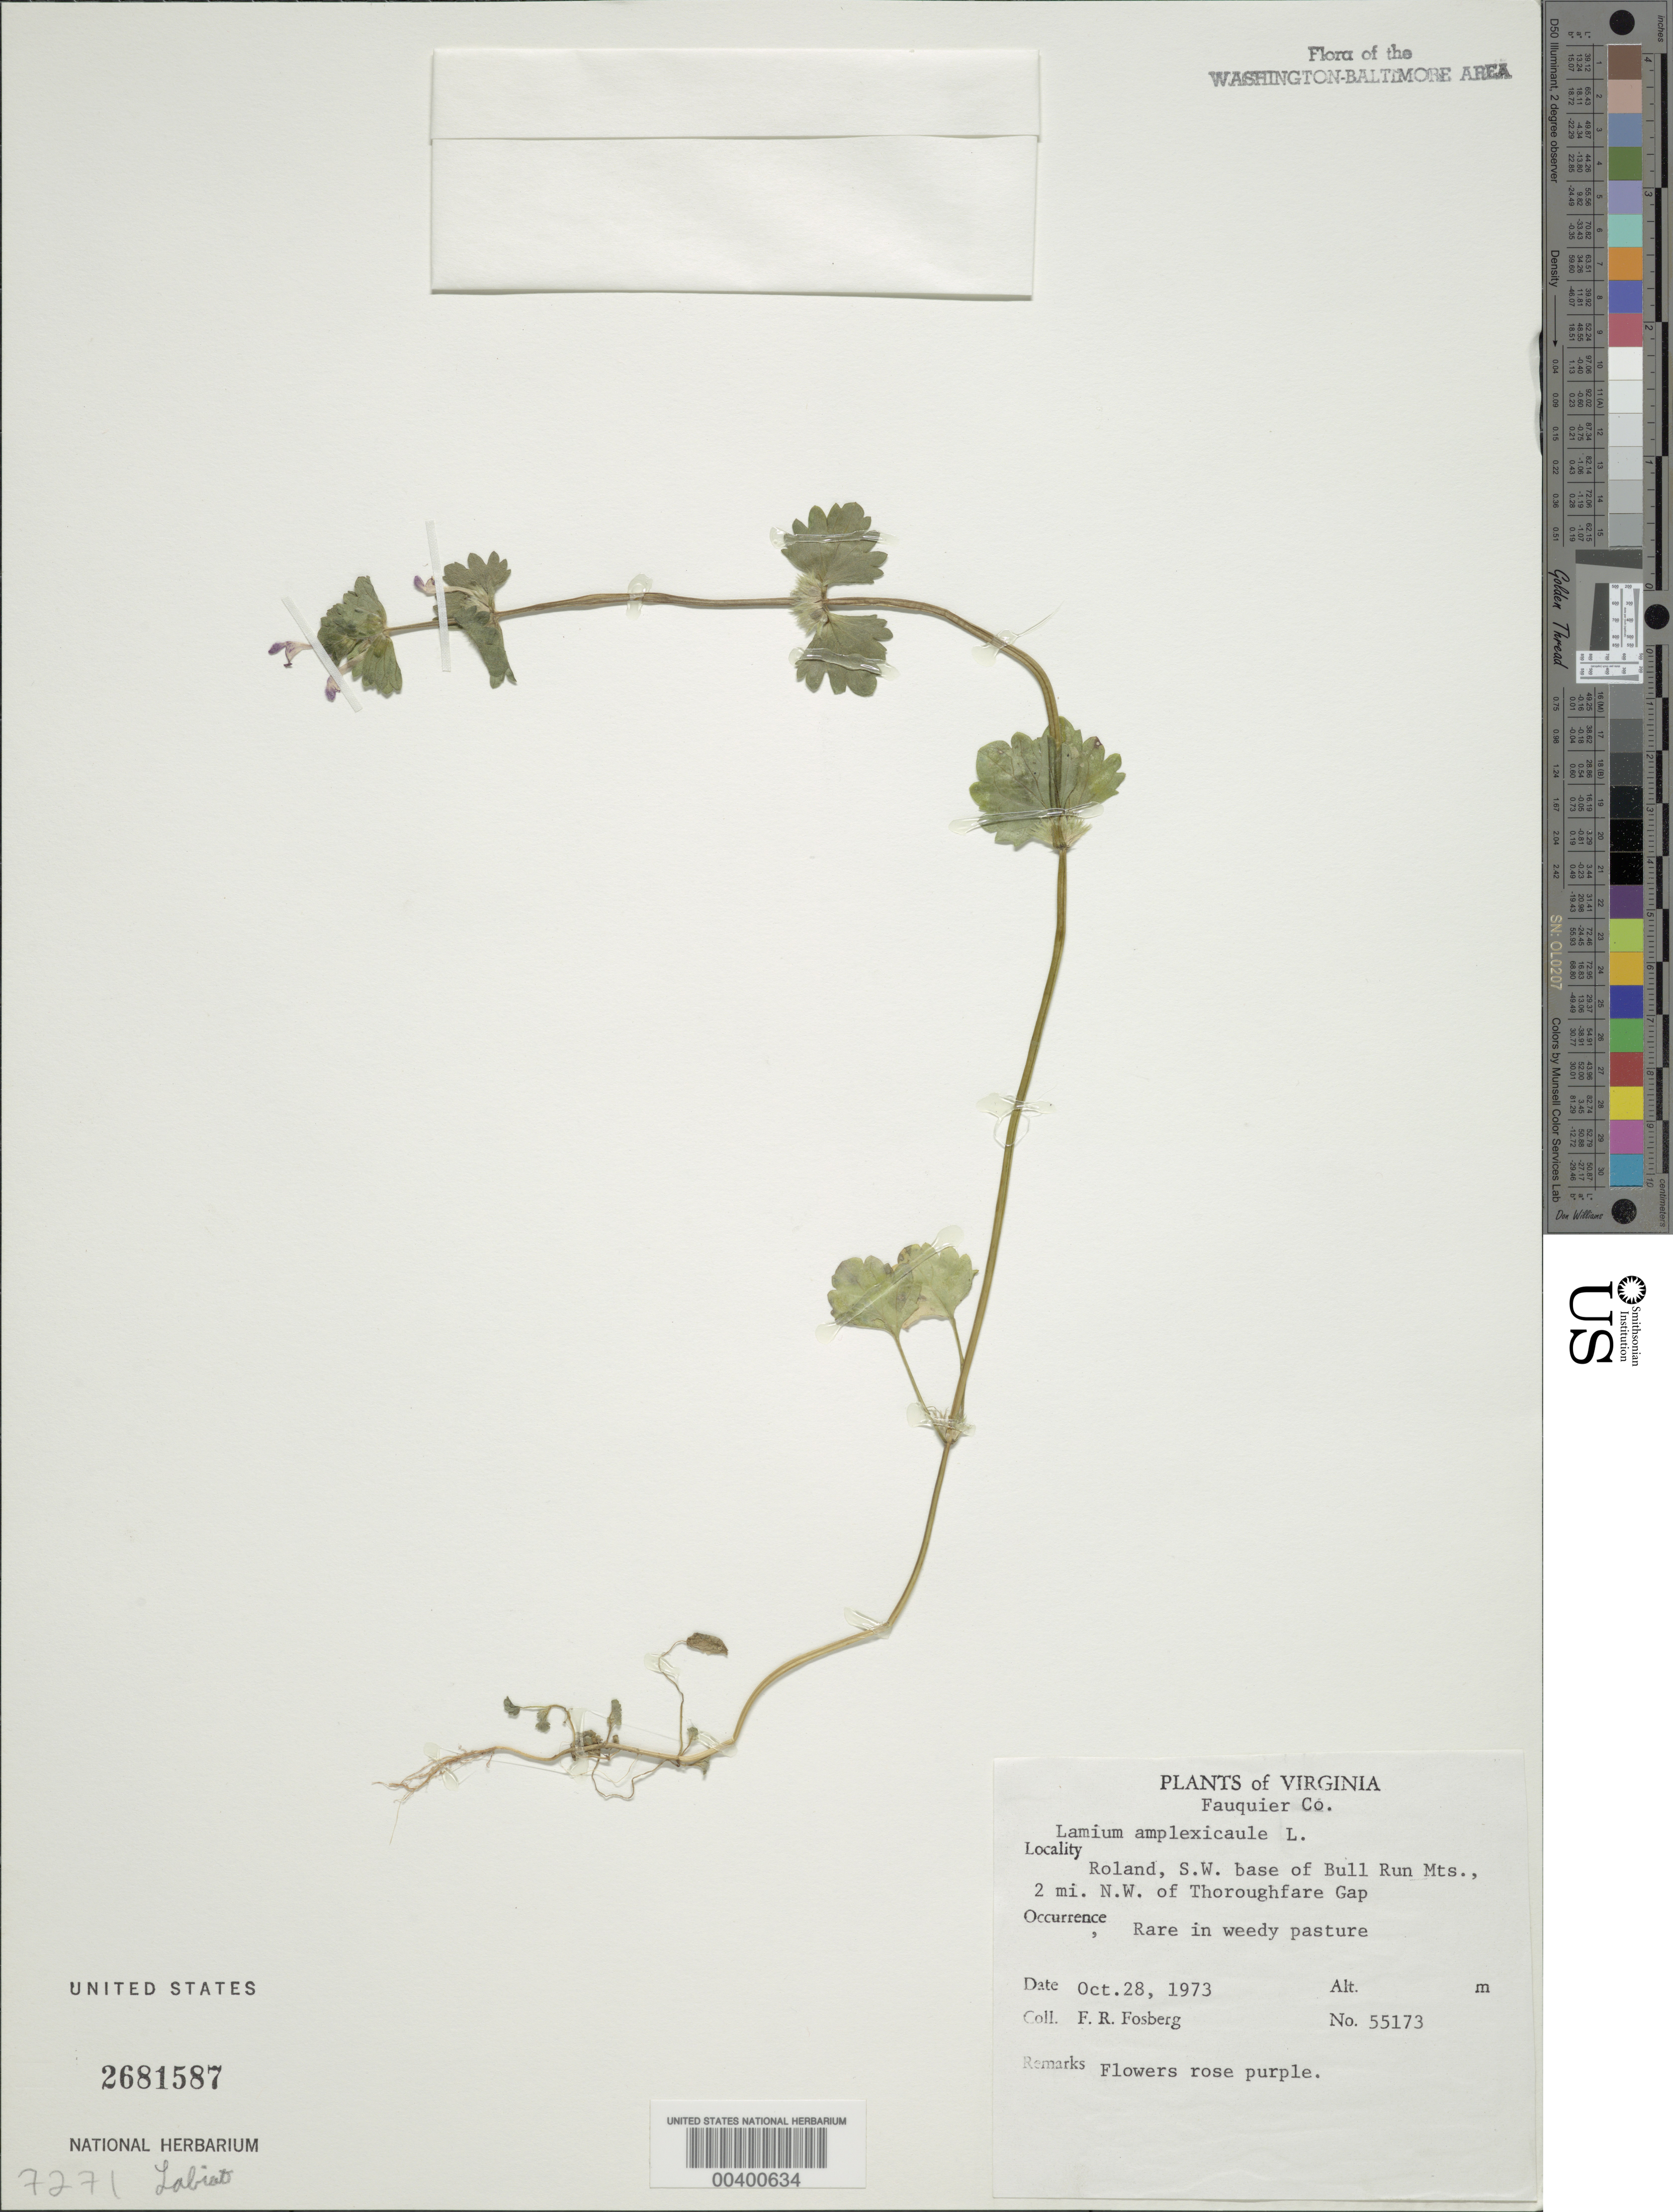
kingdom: Plantae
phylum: Tracheophyta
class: Magnoliopsida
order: Lamiales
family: Lamiaceae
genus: Lamium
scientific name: Lamium amplexicaule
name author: L.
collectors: F. R. Fosberg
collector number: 55173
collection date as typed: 28 Oct 1973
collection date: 1973-10-28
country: United States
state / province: Virginia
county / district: Fauquier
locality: Roland, southwest of Bull Run Mts.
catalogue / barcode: US 2681587